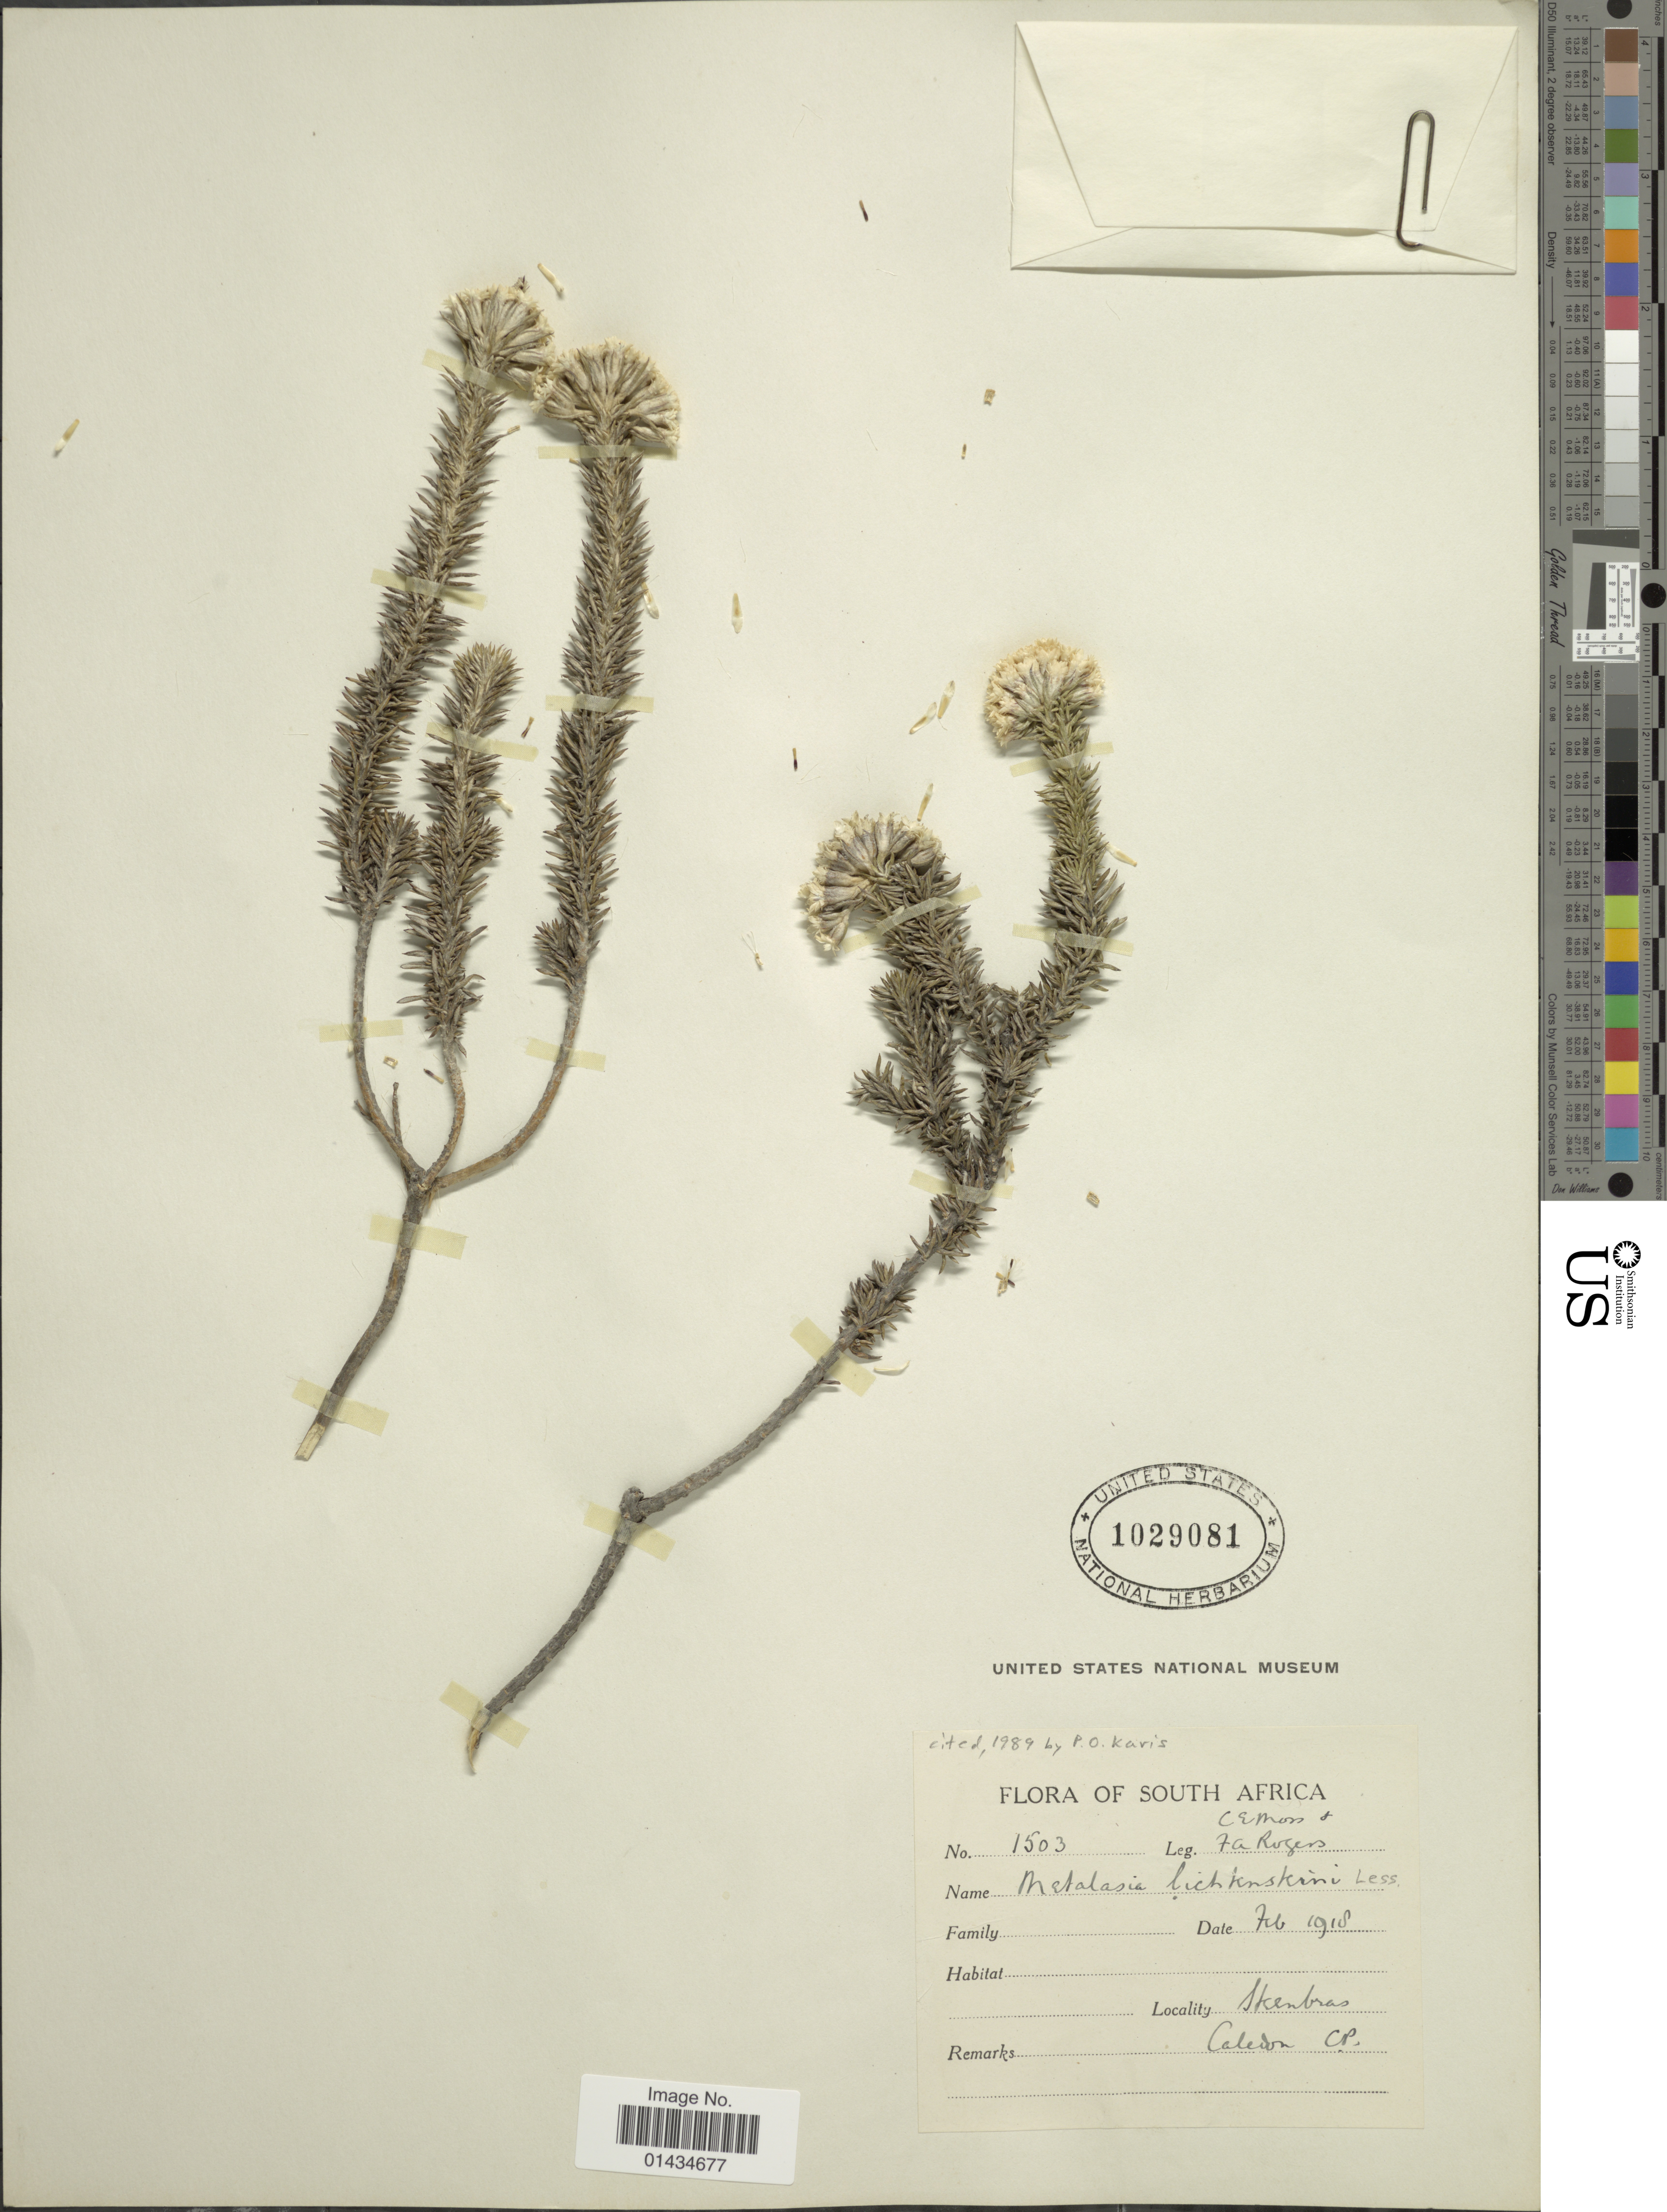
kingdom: Plantae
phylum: Tracheophyta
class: Magnoliopsida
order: Asterales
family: Asteraceae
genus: Metalasia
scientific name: Metalasia lichtensteinii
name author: Less.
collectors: C. E. Moss & F. A. Rogers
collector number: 1503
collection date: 1918-02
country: South Africa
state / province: Western Cape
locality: Steenbras, Caledon, C.P. [Cape Province]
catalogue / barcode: US 1029081